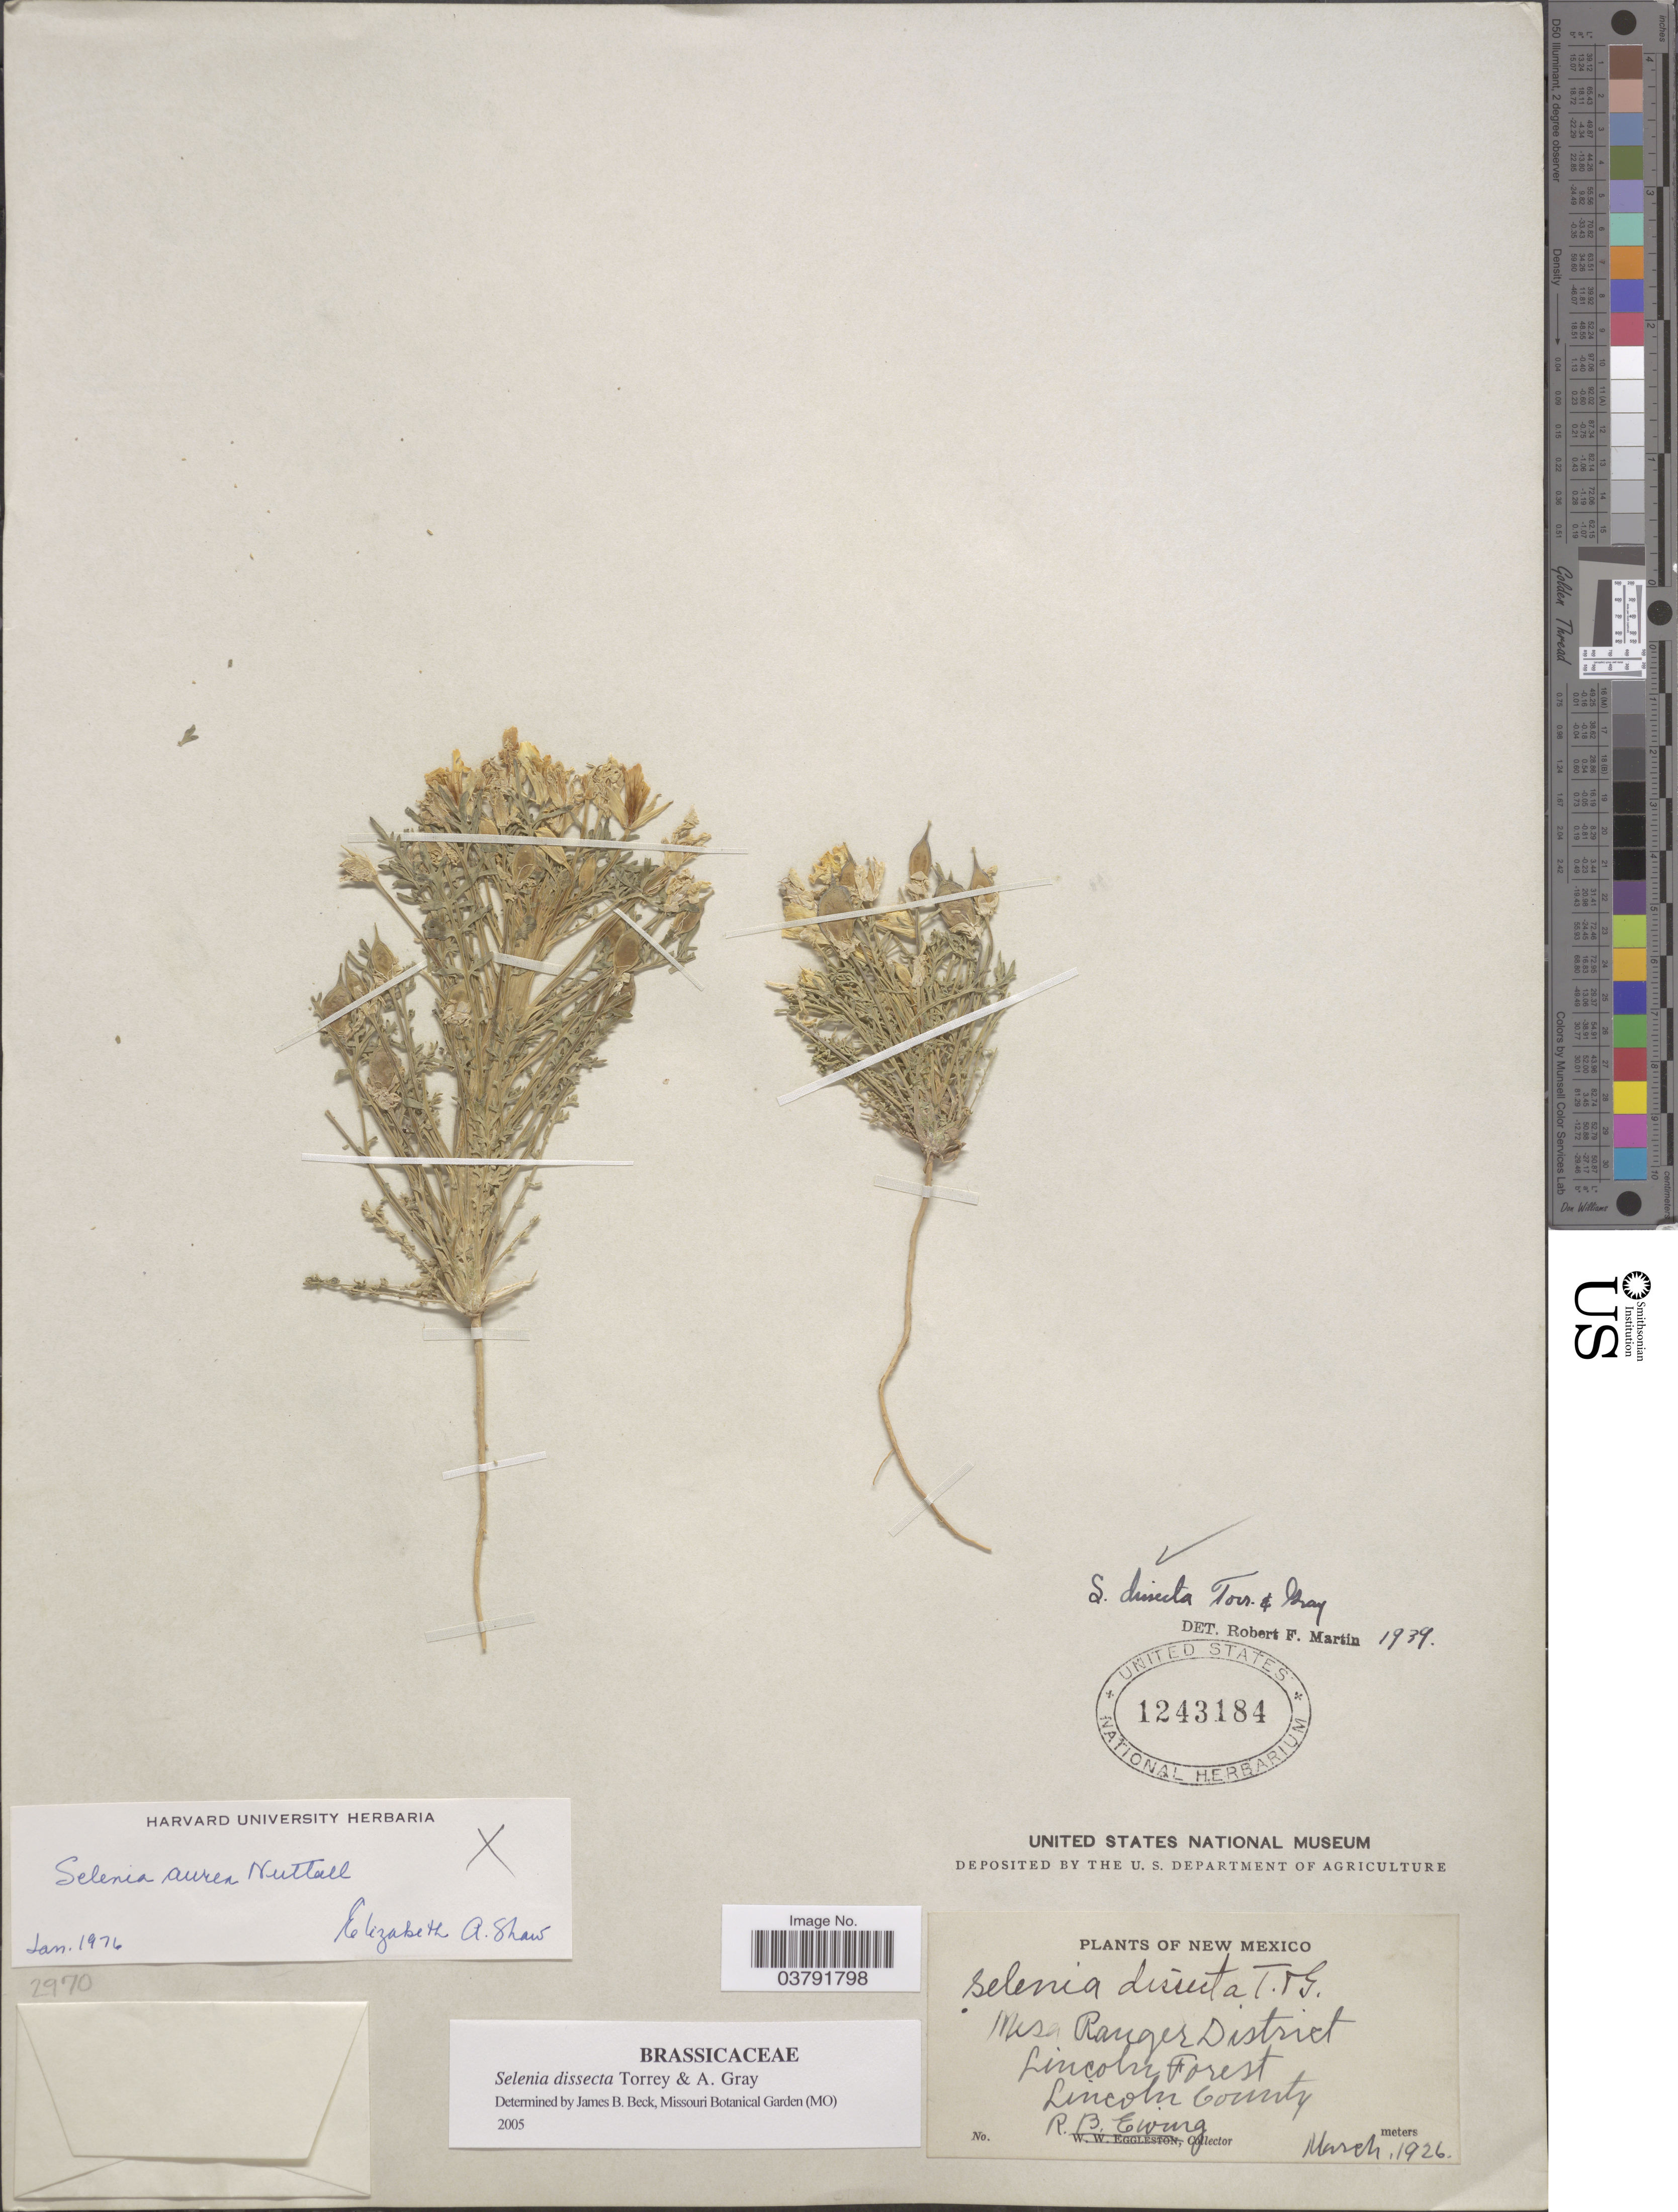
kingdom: Plantae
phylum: Tracheophyta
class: Magnoliopsida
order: Brassicales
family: Brassicaceae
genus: Selenia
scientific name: Selenia dissecta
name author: Torr. & A. Gray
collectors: R. Ewing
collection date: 1926-03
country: United States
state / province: New Mexico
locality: Mesa Ranger District. Lincoln Forest. Lincoln County.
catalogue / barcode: US 1243184